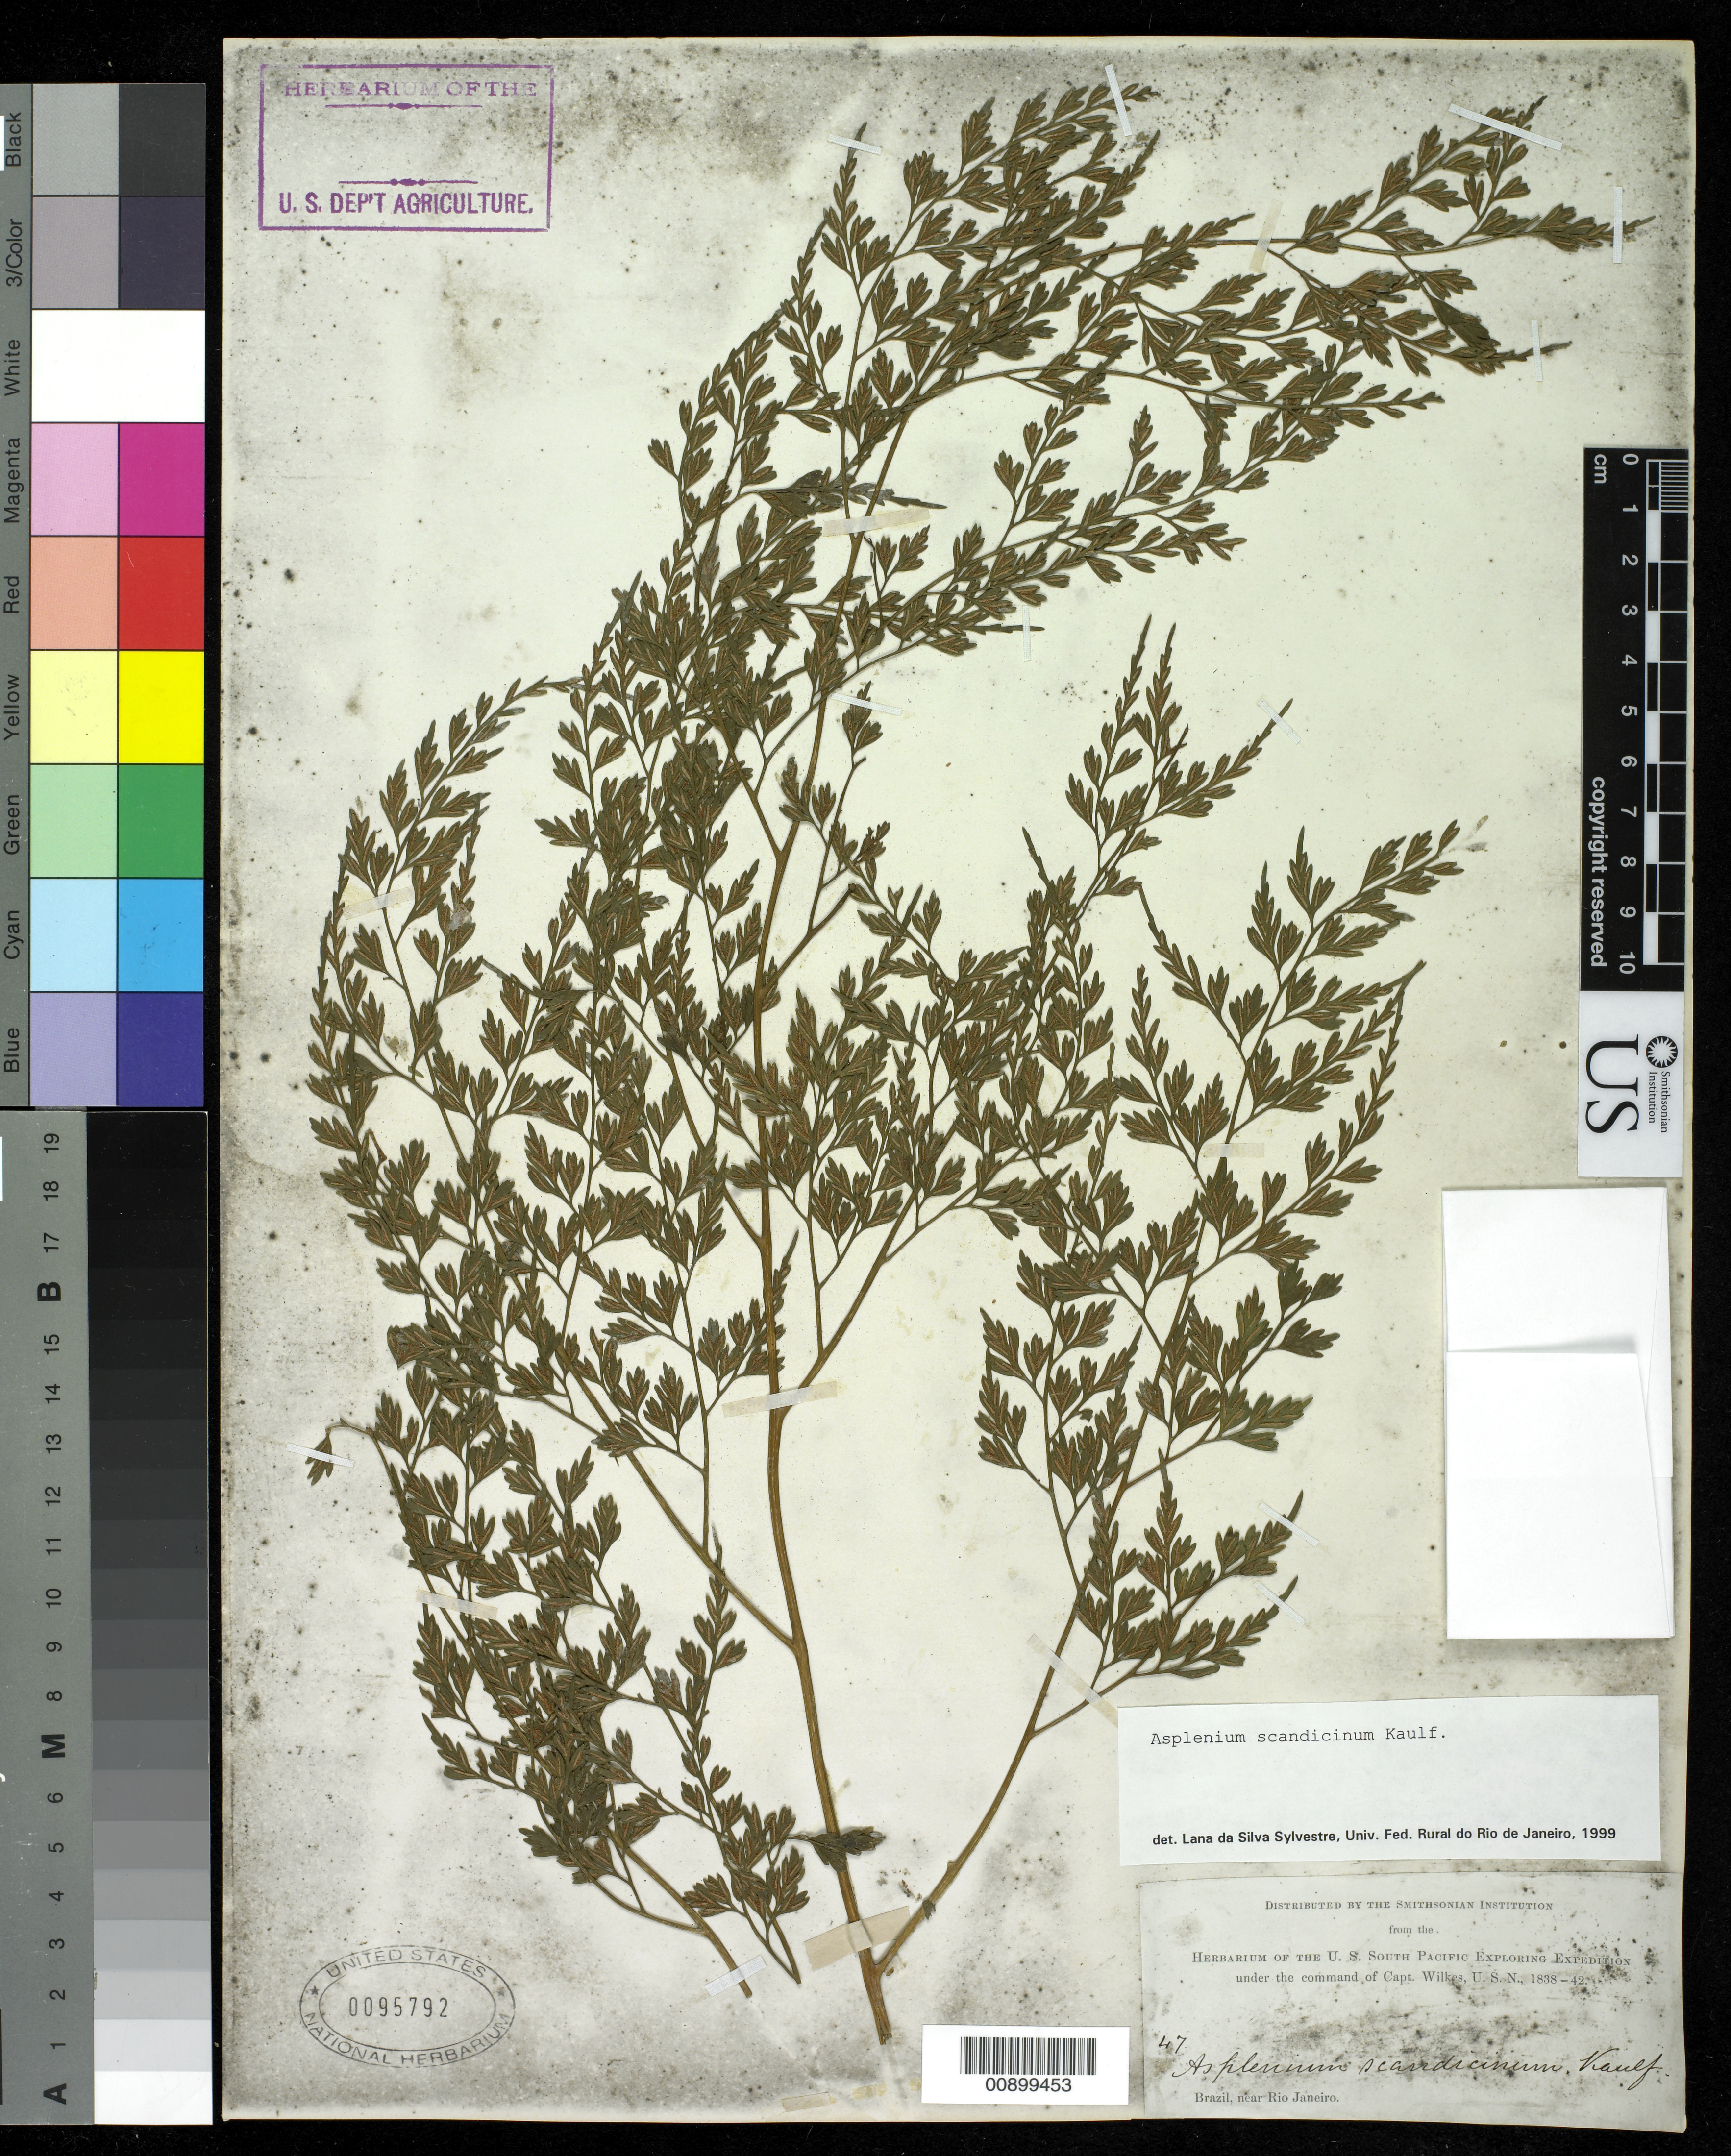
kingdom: Plantae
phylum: Tracheophyta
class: Polypodiopsida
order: Polypodiales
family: Aspleniaceae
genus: Asplenium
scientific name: Asplenium scandicinum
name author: Kaulf.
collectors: Wilkes Explor. Exped.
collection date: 1838/1842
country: Brazil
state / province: Rio de Janeiro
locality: Brazil, near Rio Janeiro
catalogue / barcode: US 95792